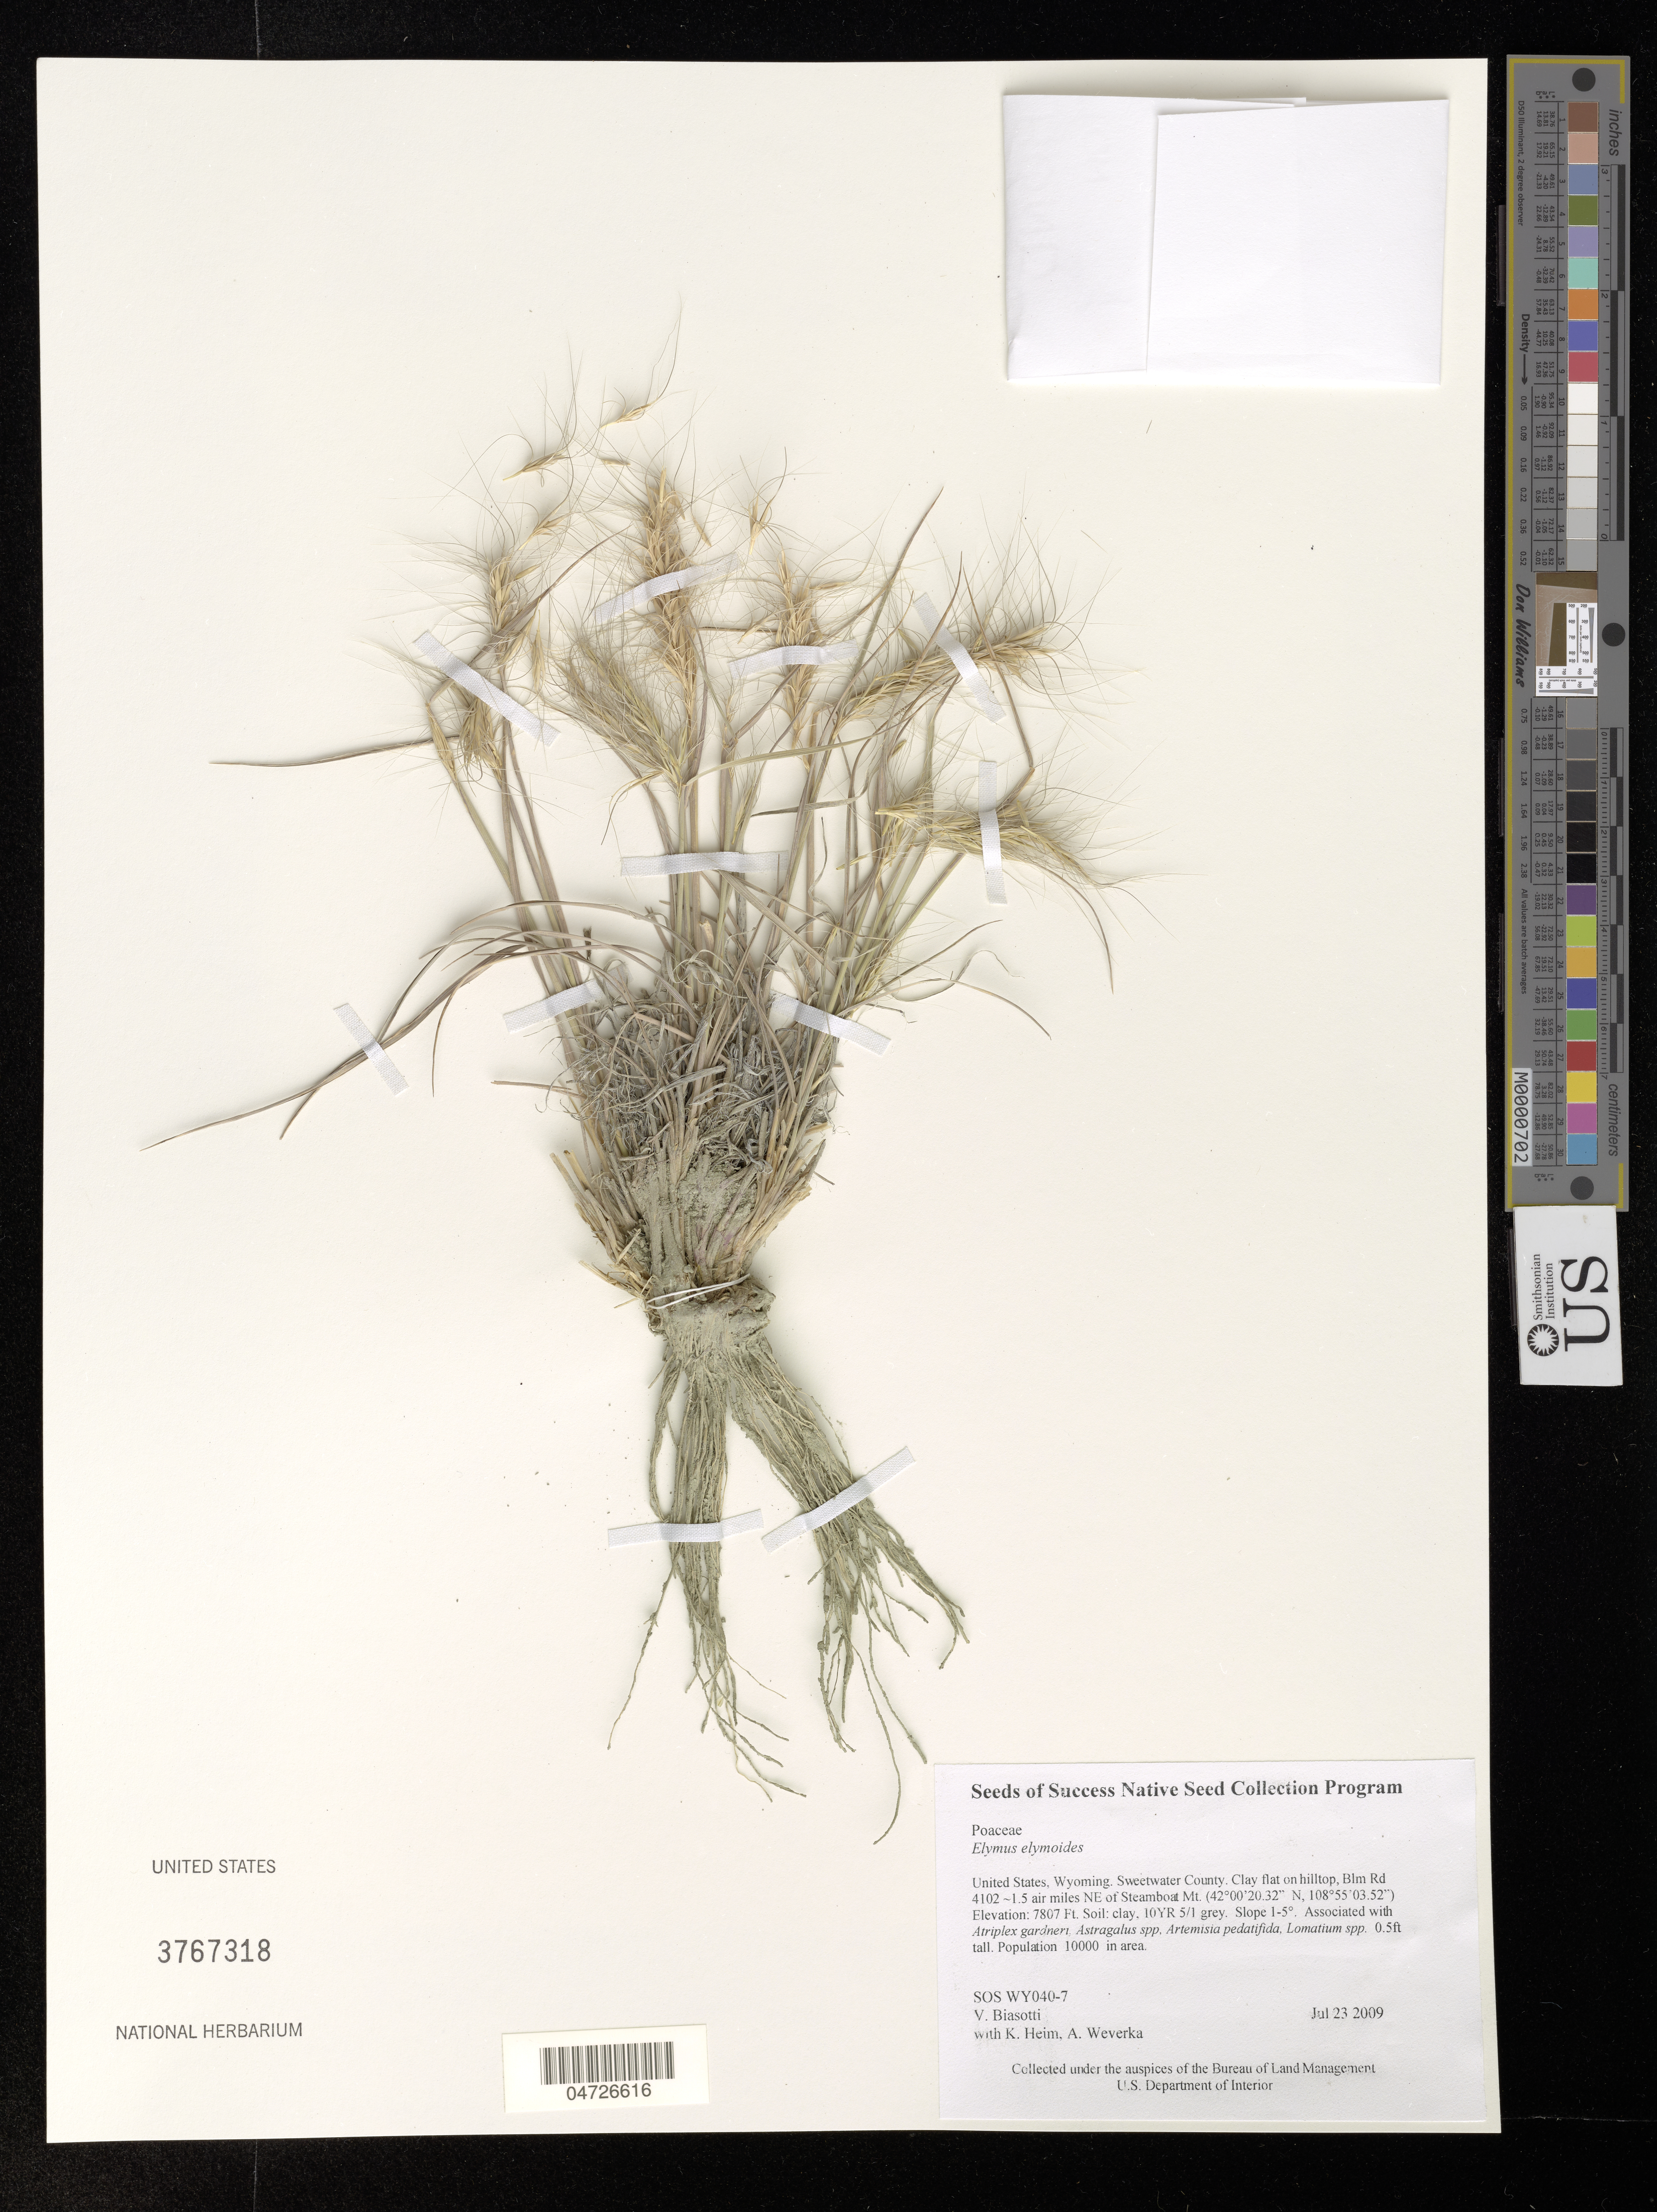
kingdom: Plantae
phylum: Tracheophyta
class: Liliopsida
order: Poales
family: Poaceae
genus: Elymus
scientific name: Elymus elymoides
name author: (Raf.) Swezey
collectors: V. Biasotti, K. Heim & A. Weverka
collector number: SOS WY040-7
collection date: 2009-07-23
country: United States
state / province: Wyoming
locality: Sweetwater County. Clay flat on hilltop, Blm Rd 4102 ~1.5 air miles NE of Steamboat Mt.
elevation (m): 2380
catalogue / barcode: US 3767318